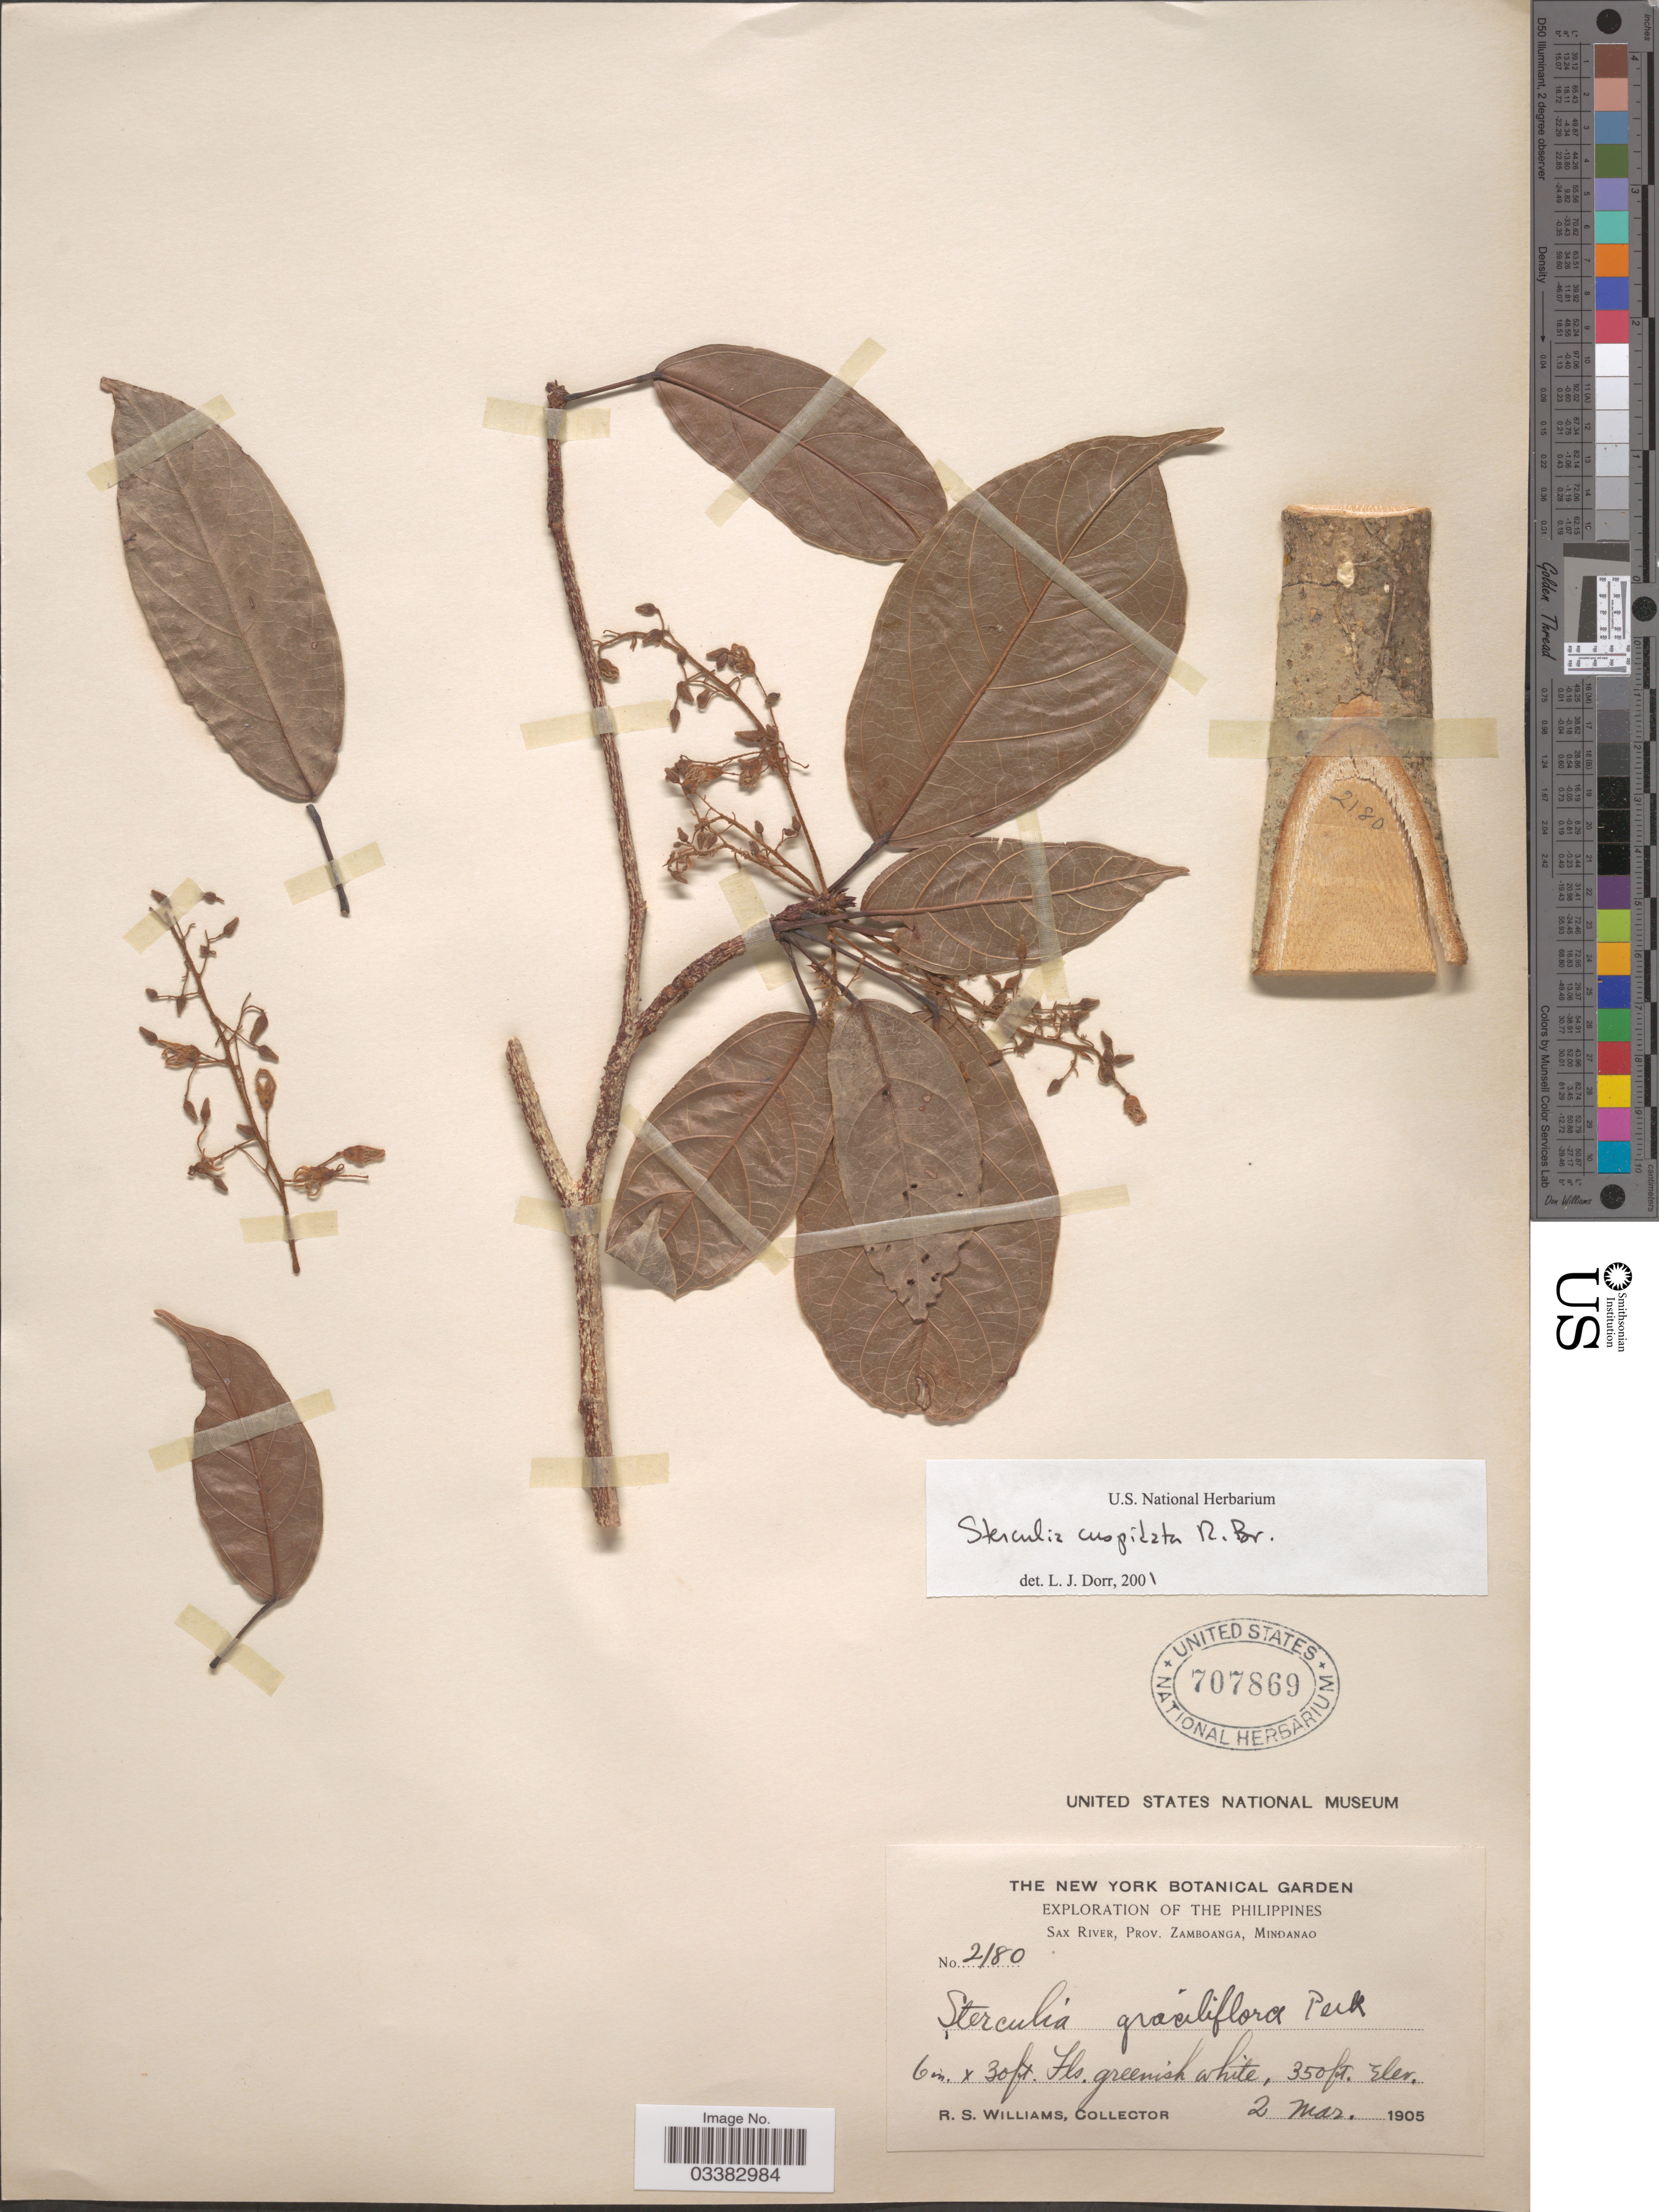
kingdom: Plantae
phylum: Tracheophyta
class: Magnoliopsida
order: Malvales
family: Malvaceae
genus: Sterculia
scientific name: Sterculia cuspidata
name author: R. Br.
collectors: R. S. Williams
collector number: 2180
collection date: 1905-03-02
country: Philippines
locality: Sax River, Prov. Zamboanga, Mindanao.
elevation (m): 107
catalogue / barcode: US 707869